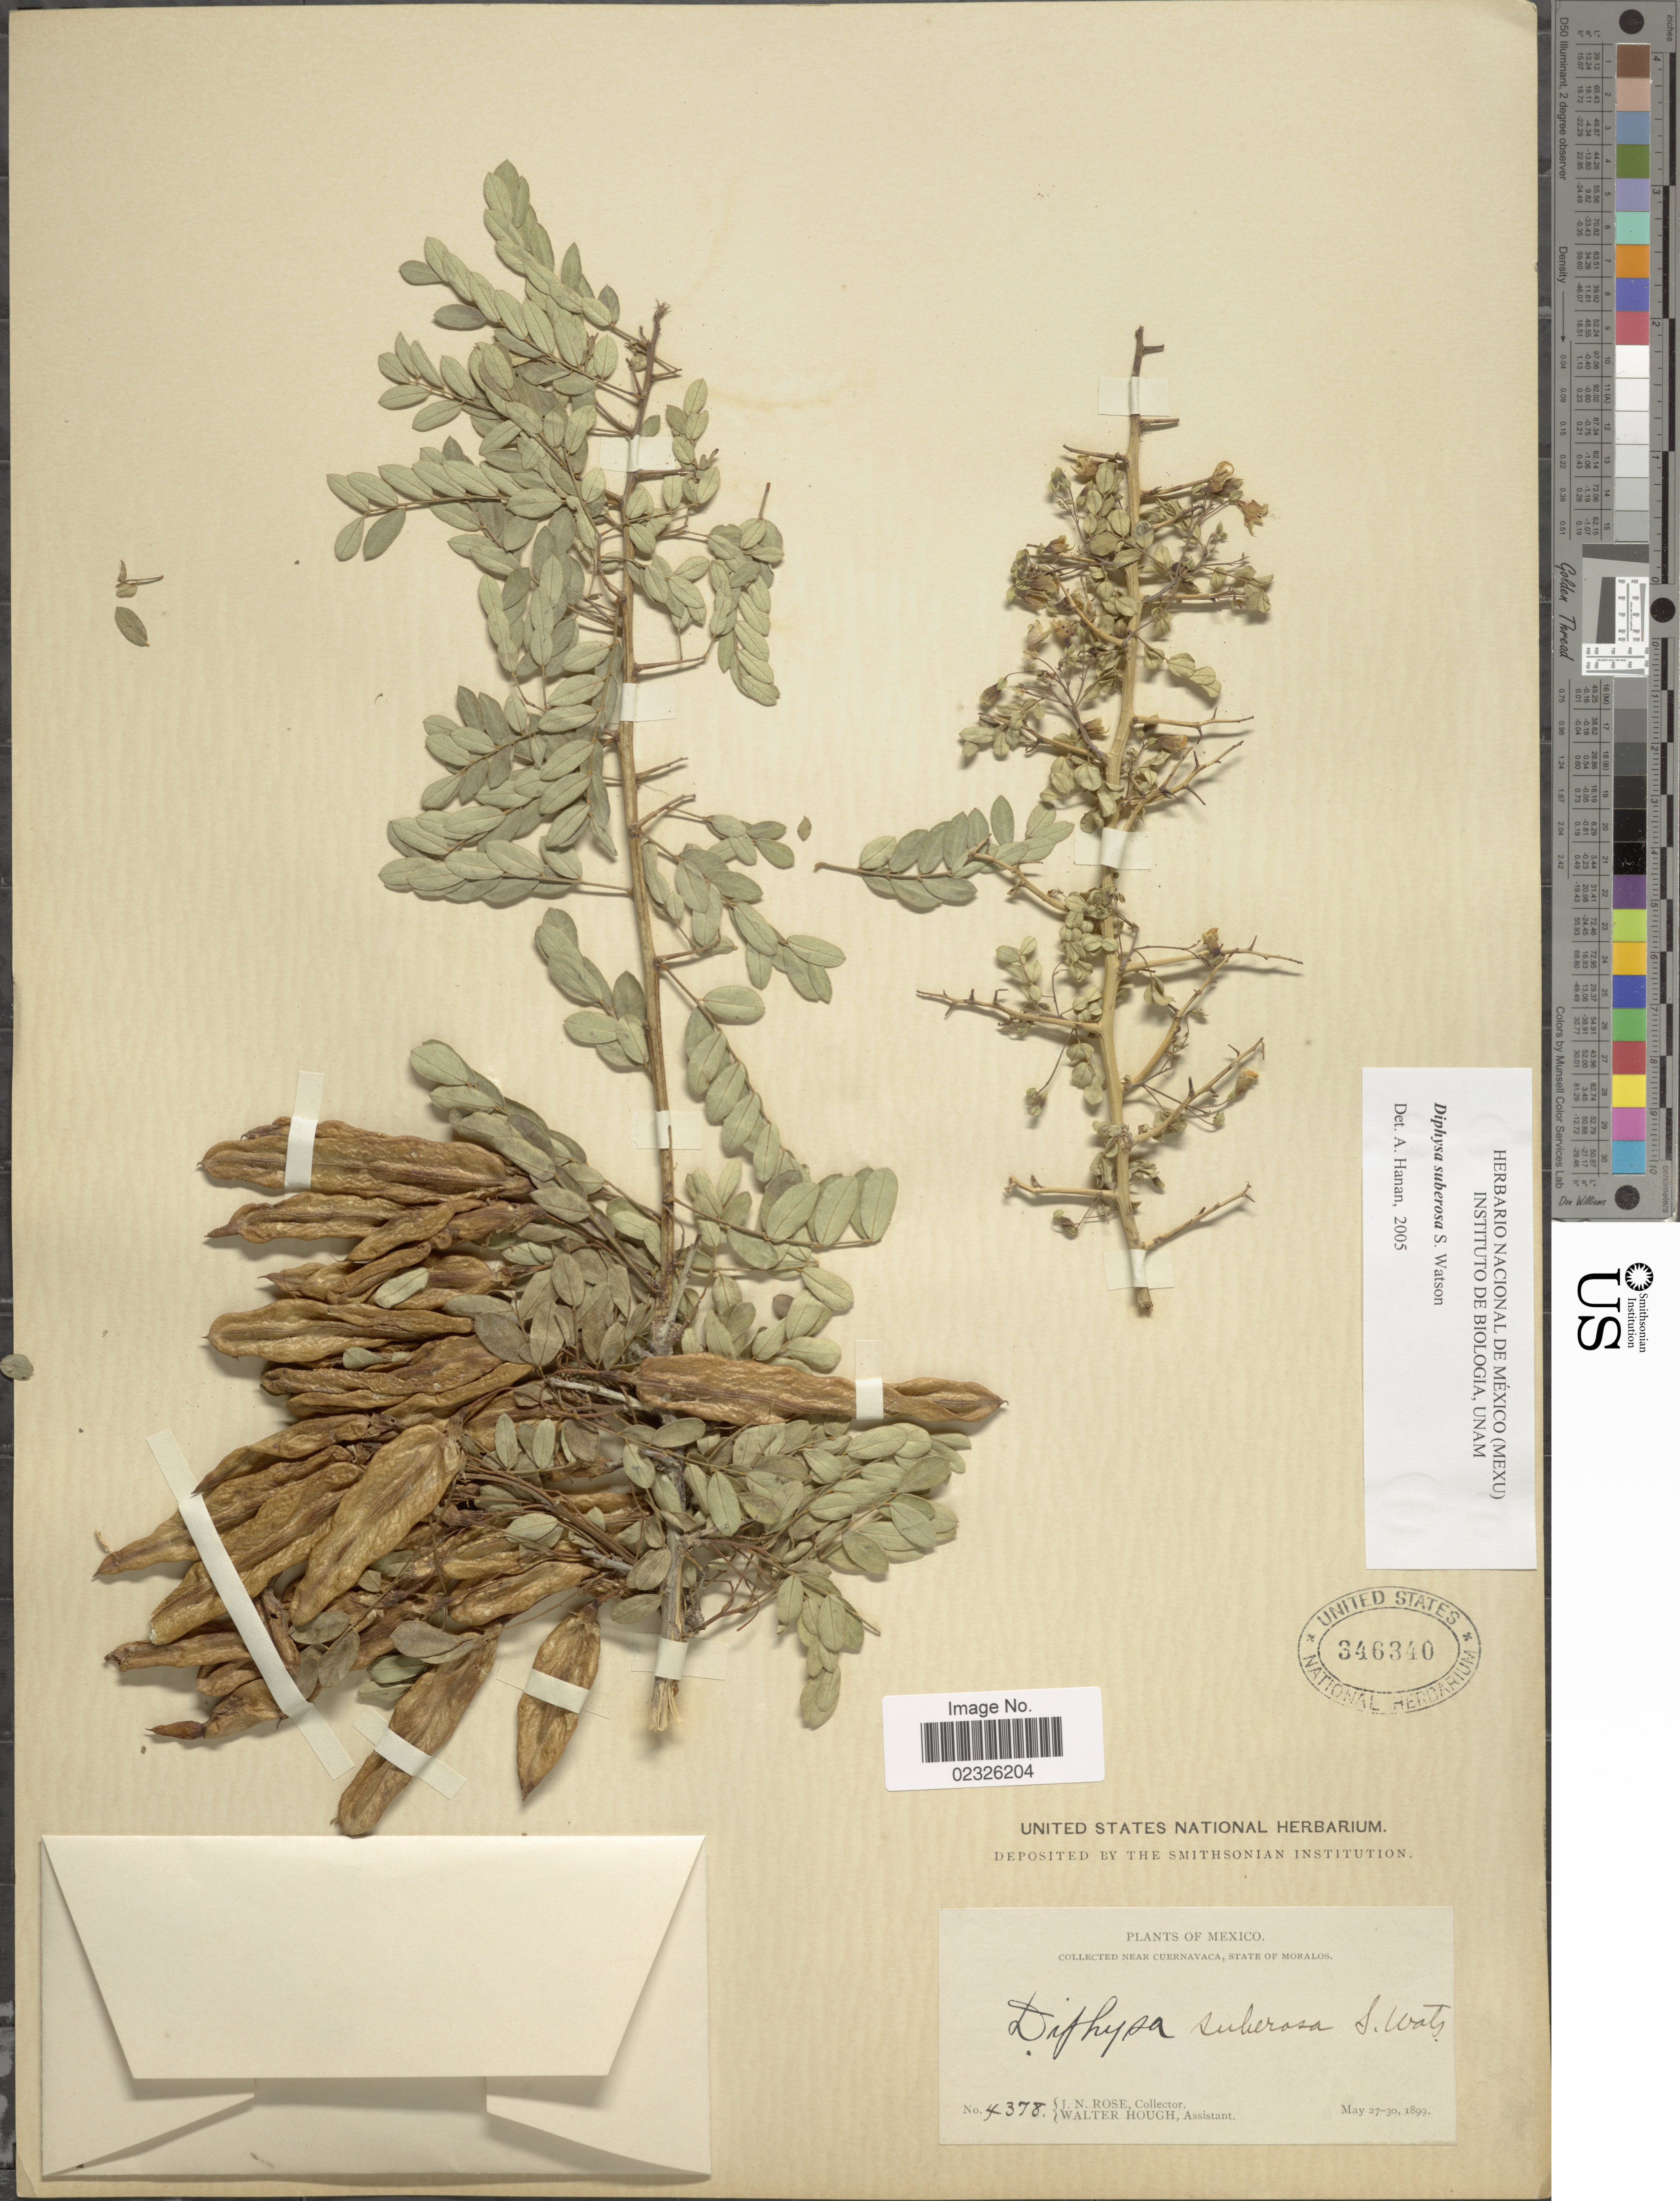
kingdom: Plantae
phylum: Tracheophyta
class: Magnoliopsida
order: Fabales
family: Fabaceae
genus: Diphysa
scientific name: Diphysa suberosa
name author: S. Watson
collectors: J. N. Rose & W. Hough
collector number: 4378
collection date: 1899-05-27/1899-05-30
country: Mexico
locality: Near Cuernavaca, State of Moralos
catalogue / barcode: US 346340